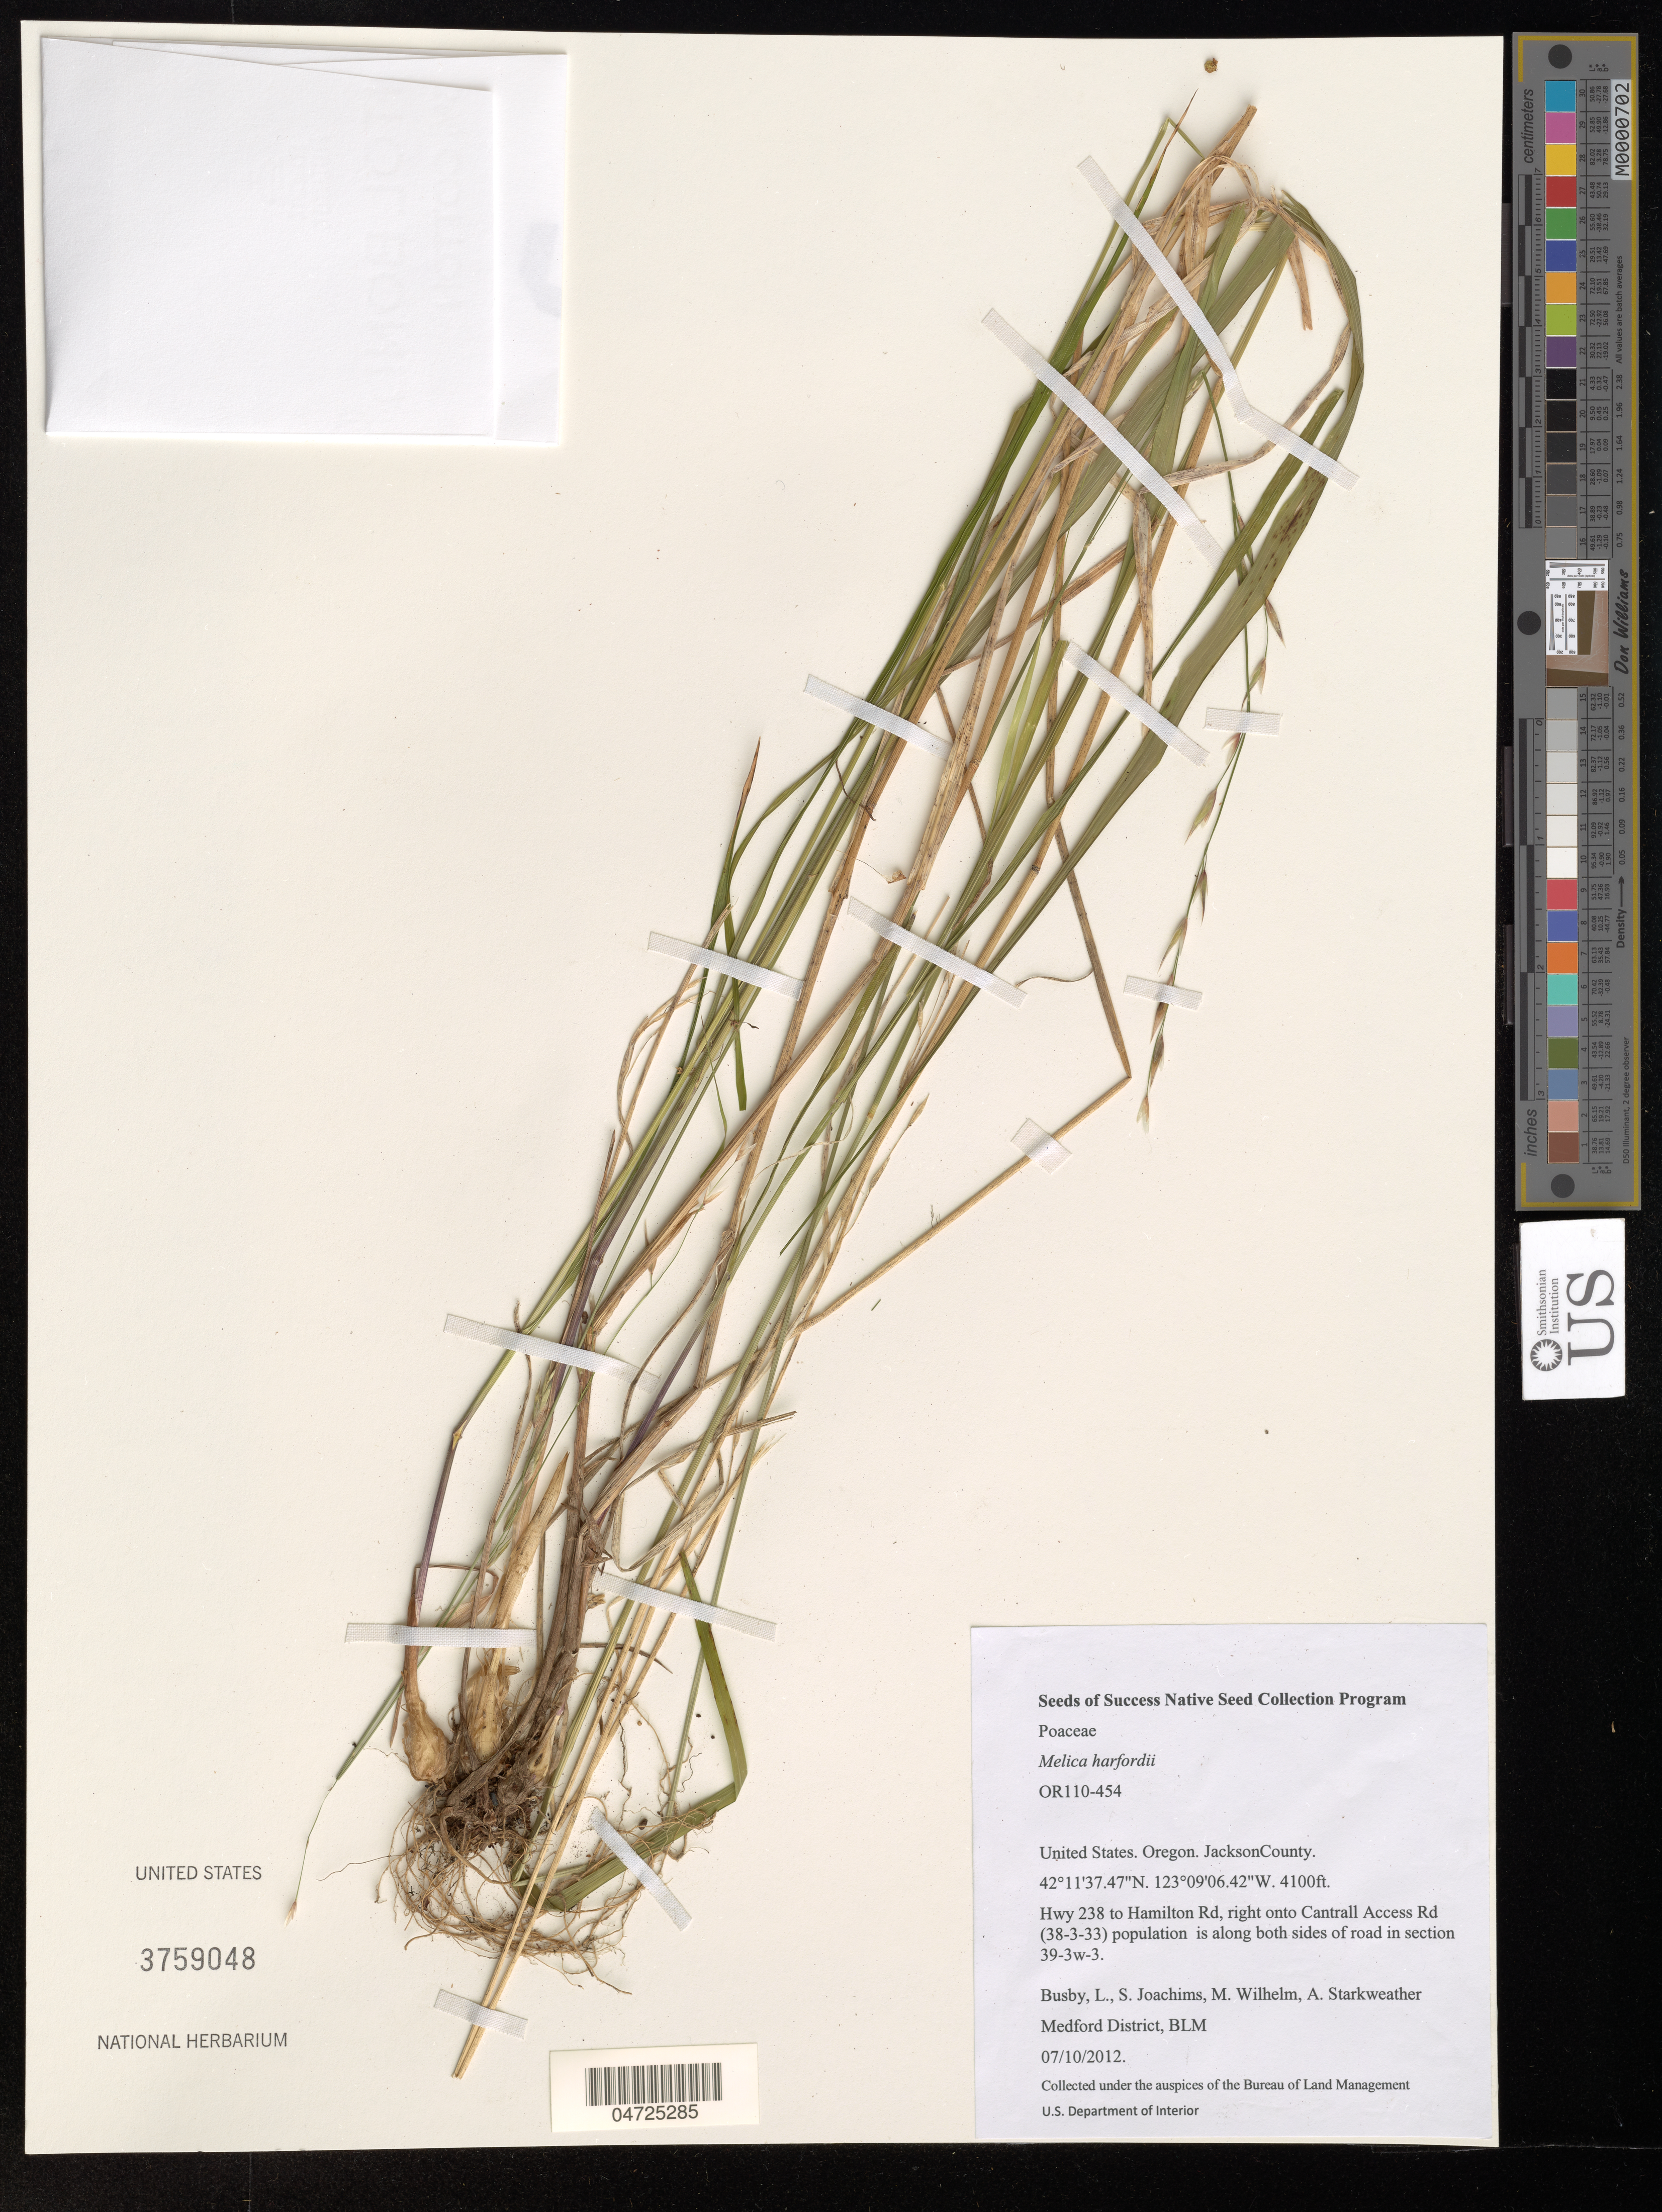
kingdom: Plantae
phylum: Tracheophyta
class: Liliopsida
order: Poales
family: Poaceae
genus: Melica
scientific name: Melica harfordii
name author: Bol.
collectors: L. Busby, S. Joachims, M. Wilhelm & A. Starkweather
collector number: OR110-454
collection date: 2012-07-10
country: United States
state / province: Oregon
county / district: Jackson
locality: JacksonCounty. Hwy 238 to Hamilton Rd, right onto Cantrall Access Rd (38-3-33) population is along both sides of road in section 39-3w-3.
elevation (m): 1250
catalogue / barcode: US 3759048